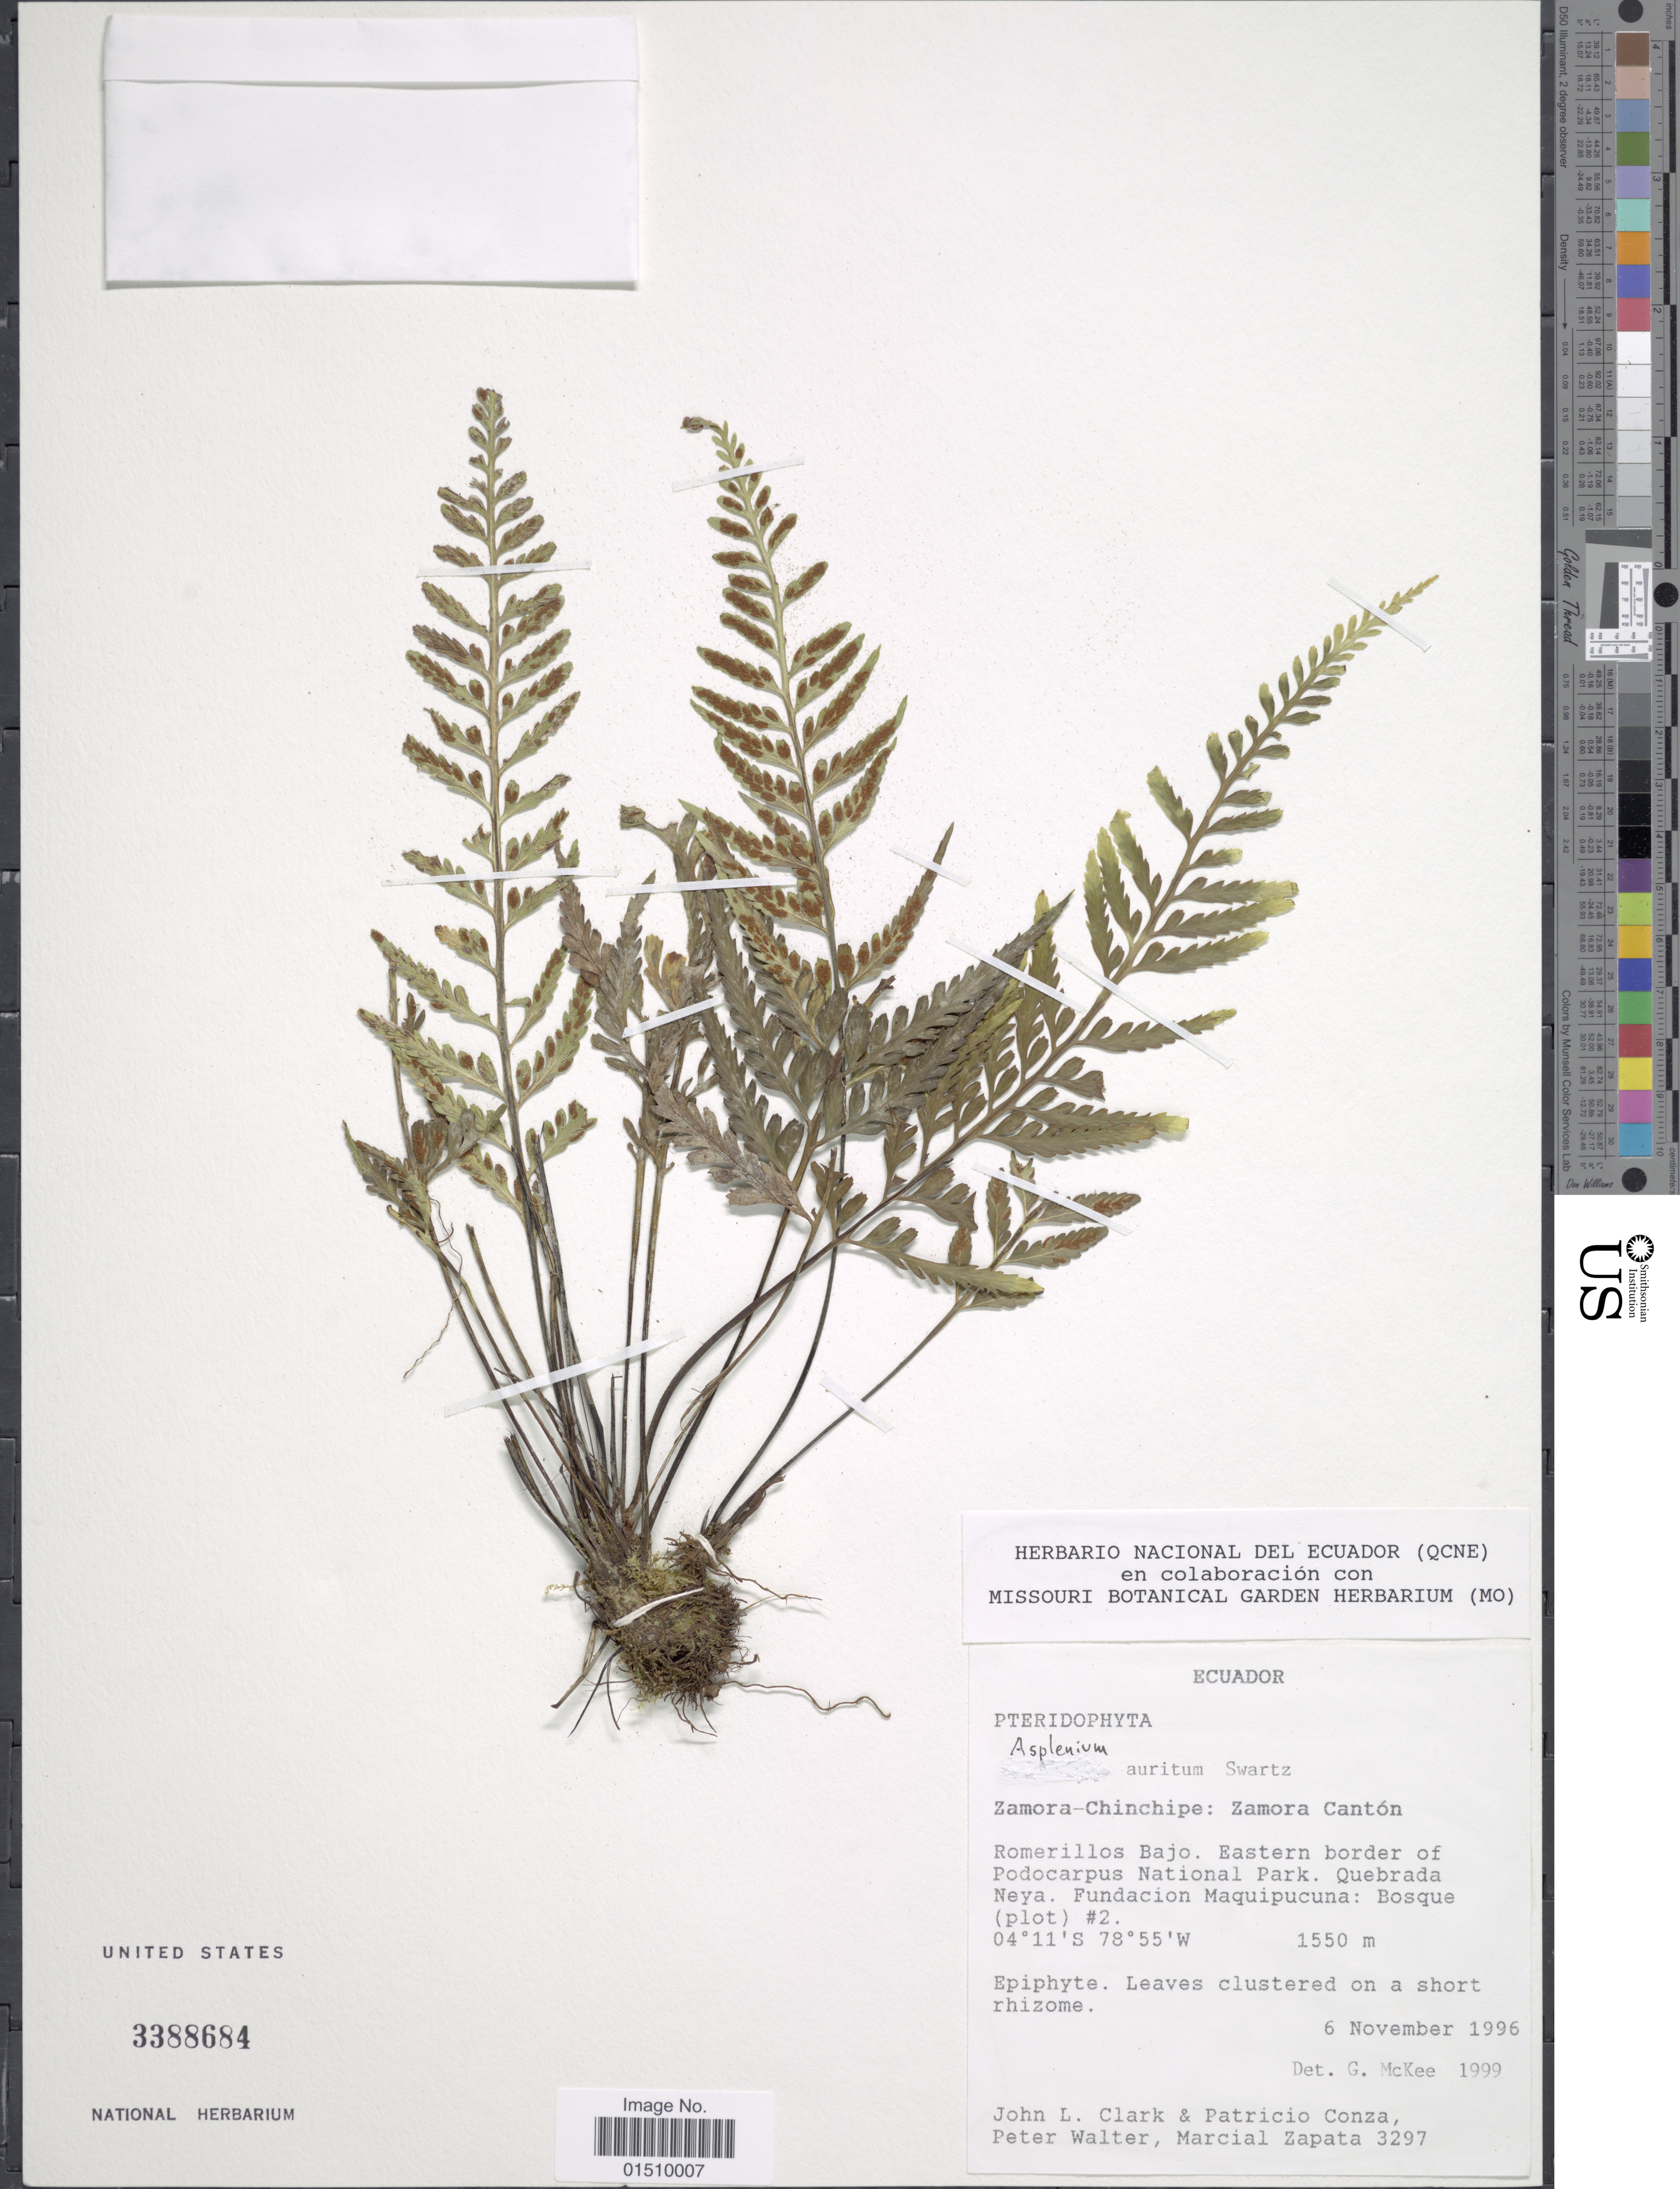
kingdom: Plantae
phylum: Tracheophyta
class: Polypodiopsida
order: Polypodiales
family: Aspleniaceae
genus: Asplenium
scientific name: Asplenium auritum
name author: Sw.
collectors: J. L. Clark, P. Conza, P. Walter & M. Zapata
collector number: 3297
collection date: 1996-11-06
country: Ecuador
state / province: Zamora-Chinchipe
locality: Ecuador, Zamora Canton, Romerillos Bajo, Eastern border of Podocarpus National Park. Quebrada Neya. Fundacion Maquipucuna: Bosque (plot) #2.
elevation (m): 1550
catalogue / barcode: US 3388684